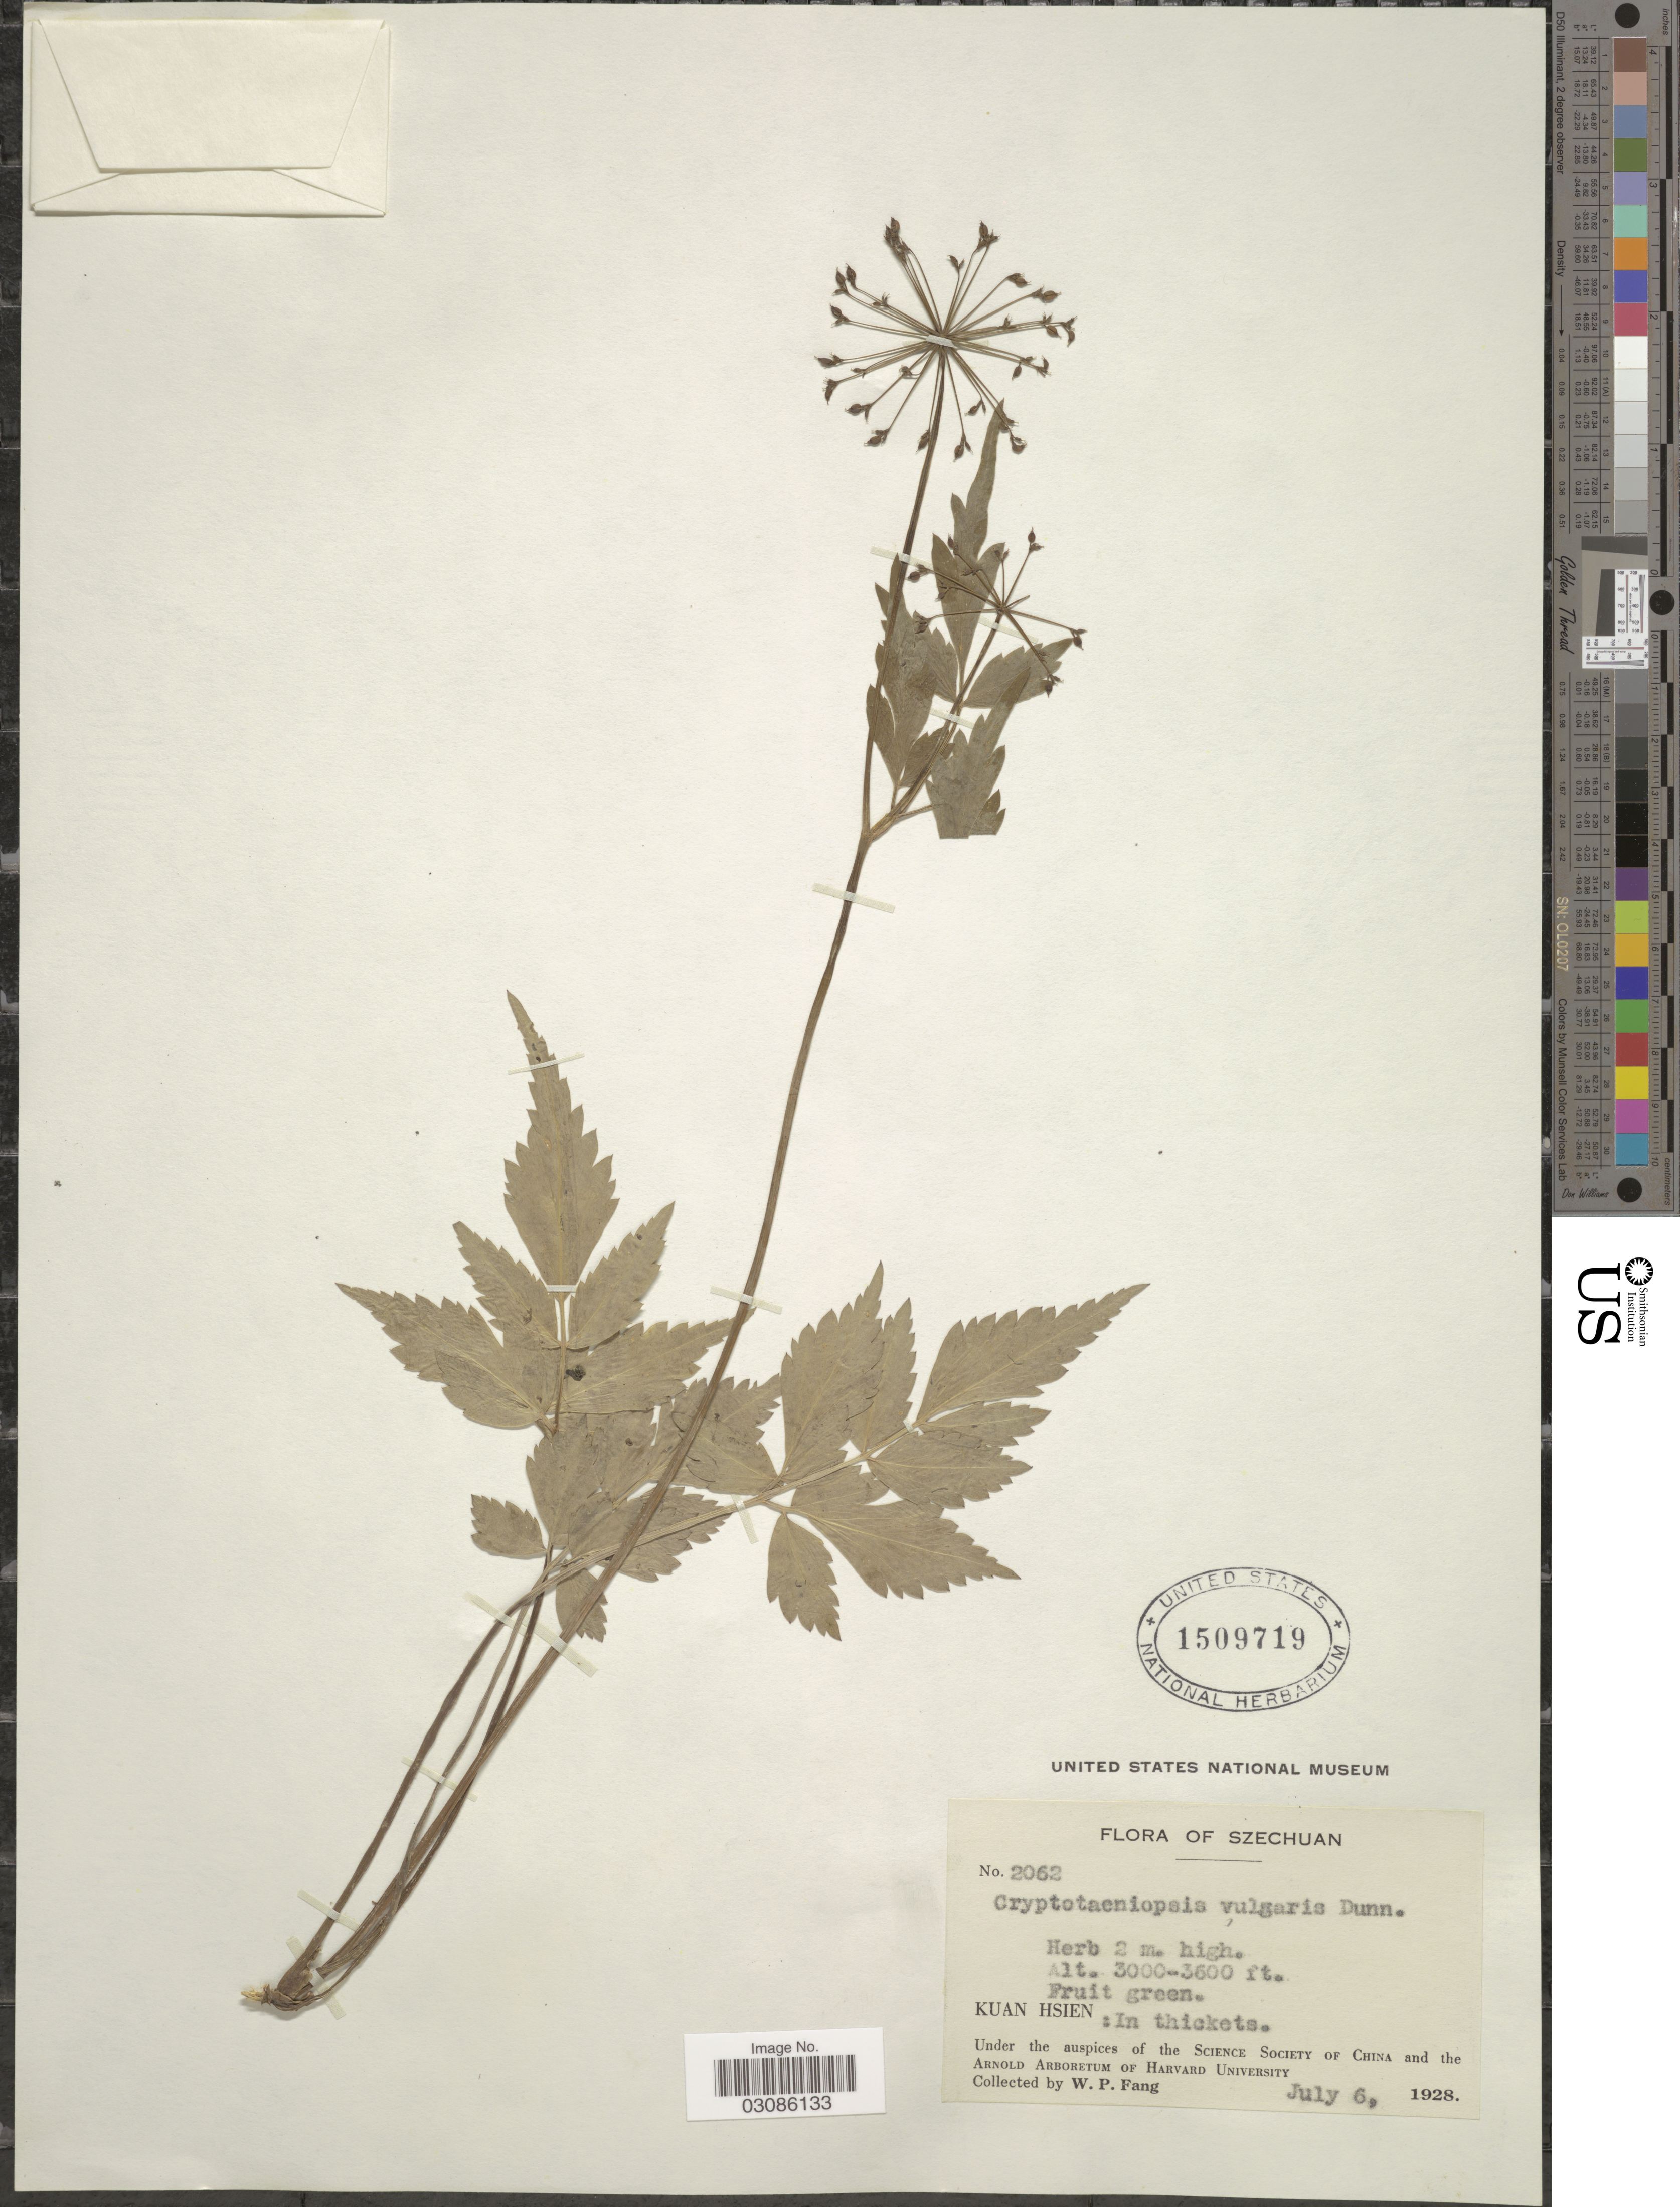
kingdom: Plantae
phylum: Tracheophyta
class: Magnoliopsida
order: Apiales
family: Apiaceae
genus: Pternopetalum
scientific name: Pternopetalum vulgare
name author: (Dunn) Hand.-Mazz.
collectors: W. P. Fang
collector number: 2062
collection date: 1928-07-06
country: China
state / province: Sichuan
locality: Szechuan. Kuan Hsien: In thickets.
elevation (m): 914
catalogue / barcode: US 1509719